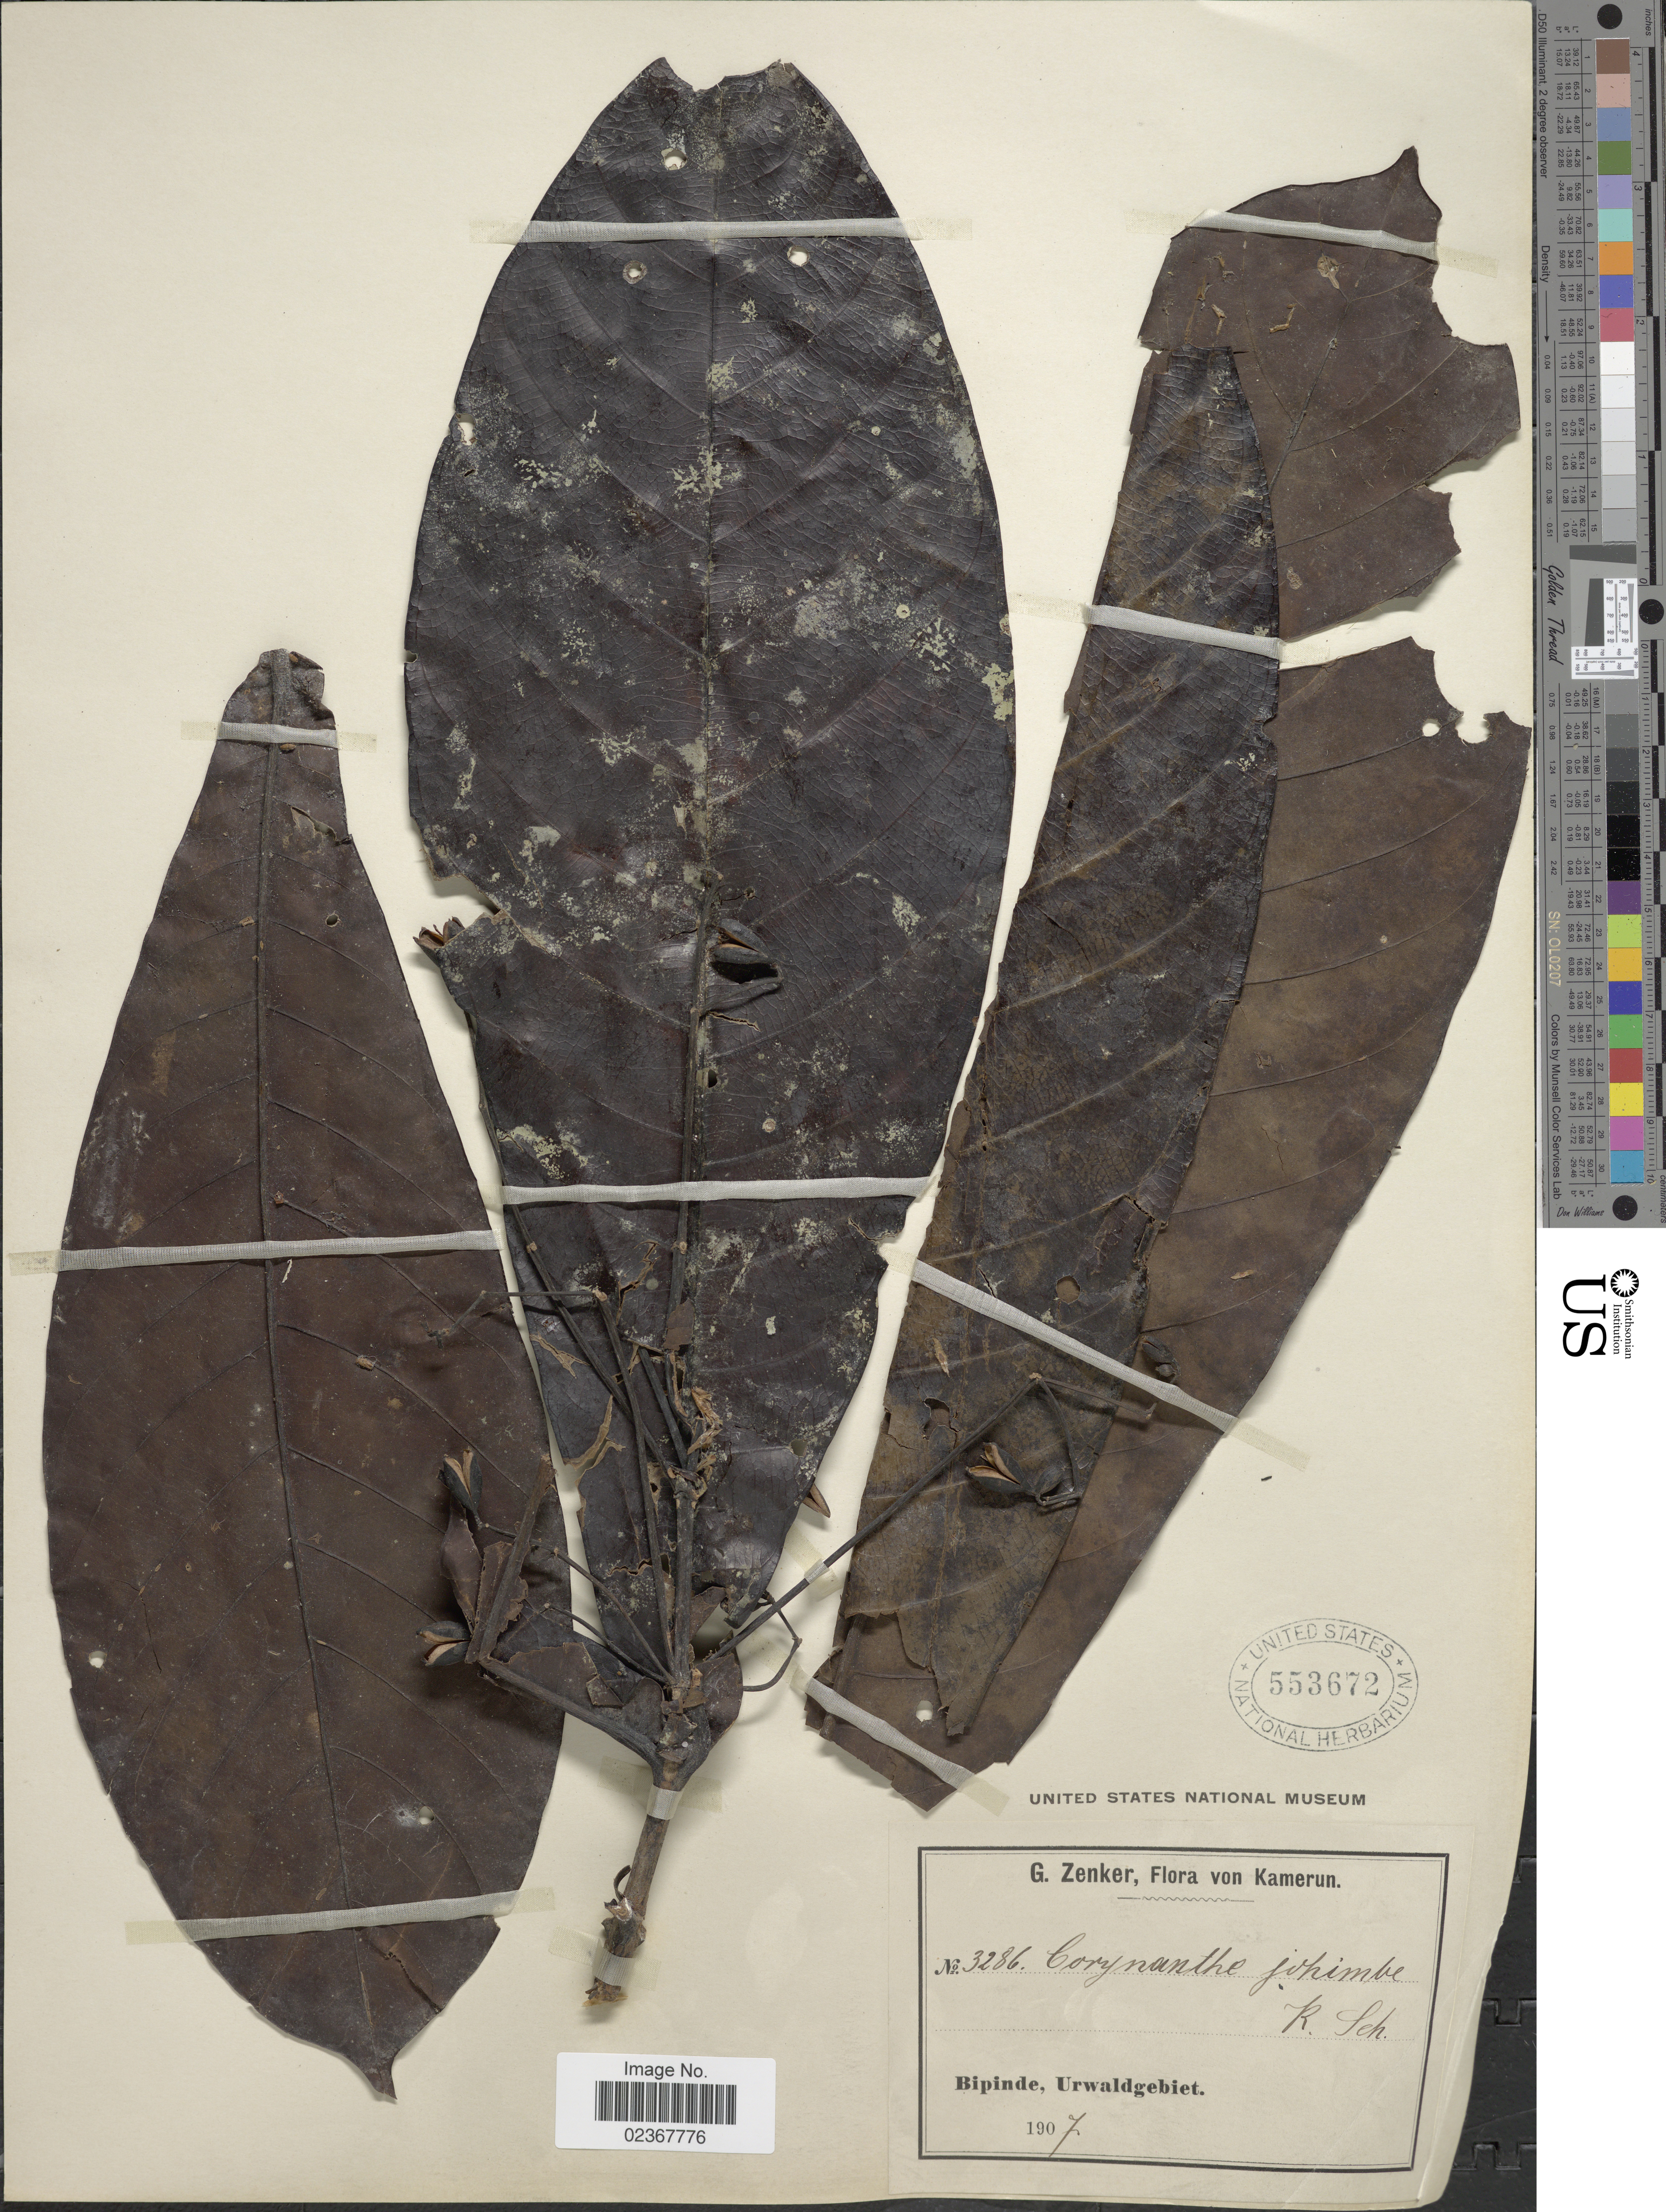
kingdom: Plantae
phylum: Tracheophyta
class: Magnoliopsida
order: Gentianales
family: Rubiaceae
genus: Pausinystalia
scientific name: Pausinystalia johimbe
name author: (K. Schum.) Pierre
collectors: G. A. Zenker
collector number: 3286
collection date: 1907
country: Cameroon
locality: Kamerun. Bipinde, Urwaldgebiet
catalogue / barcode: US 553672